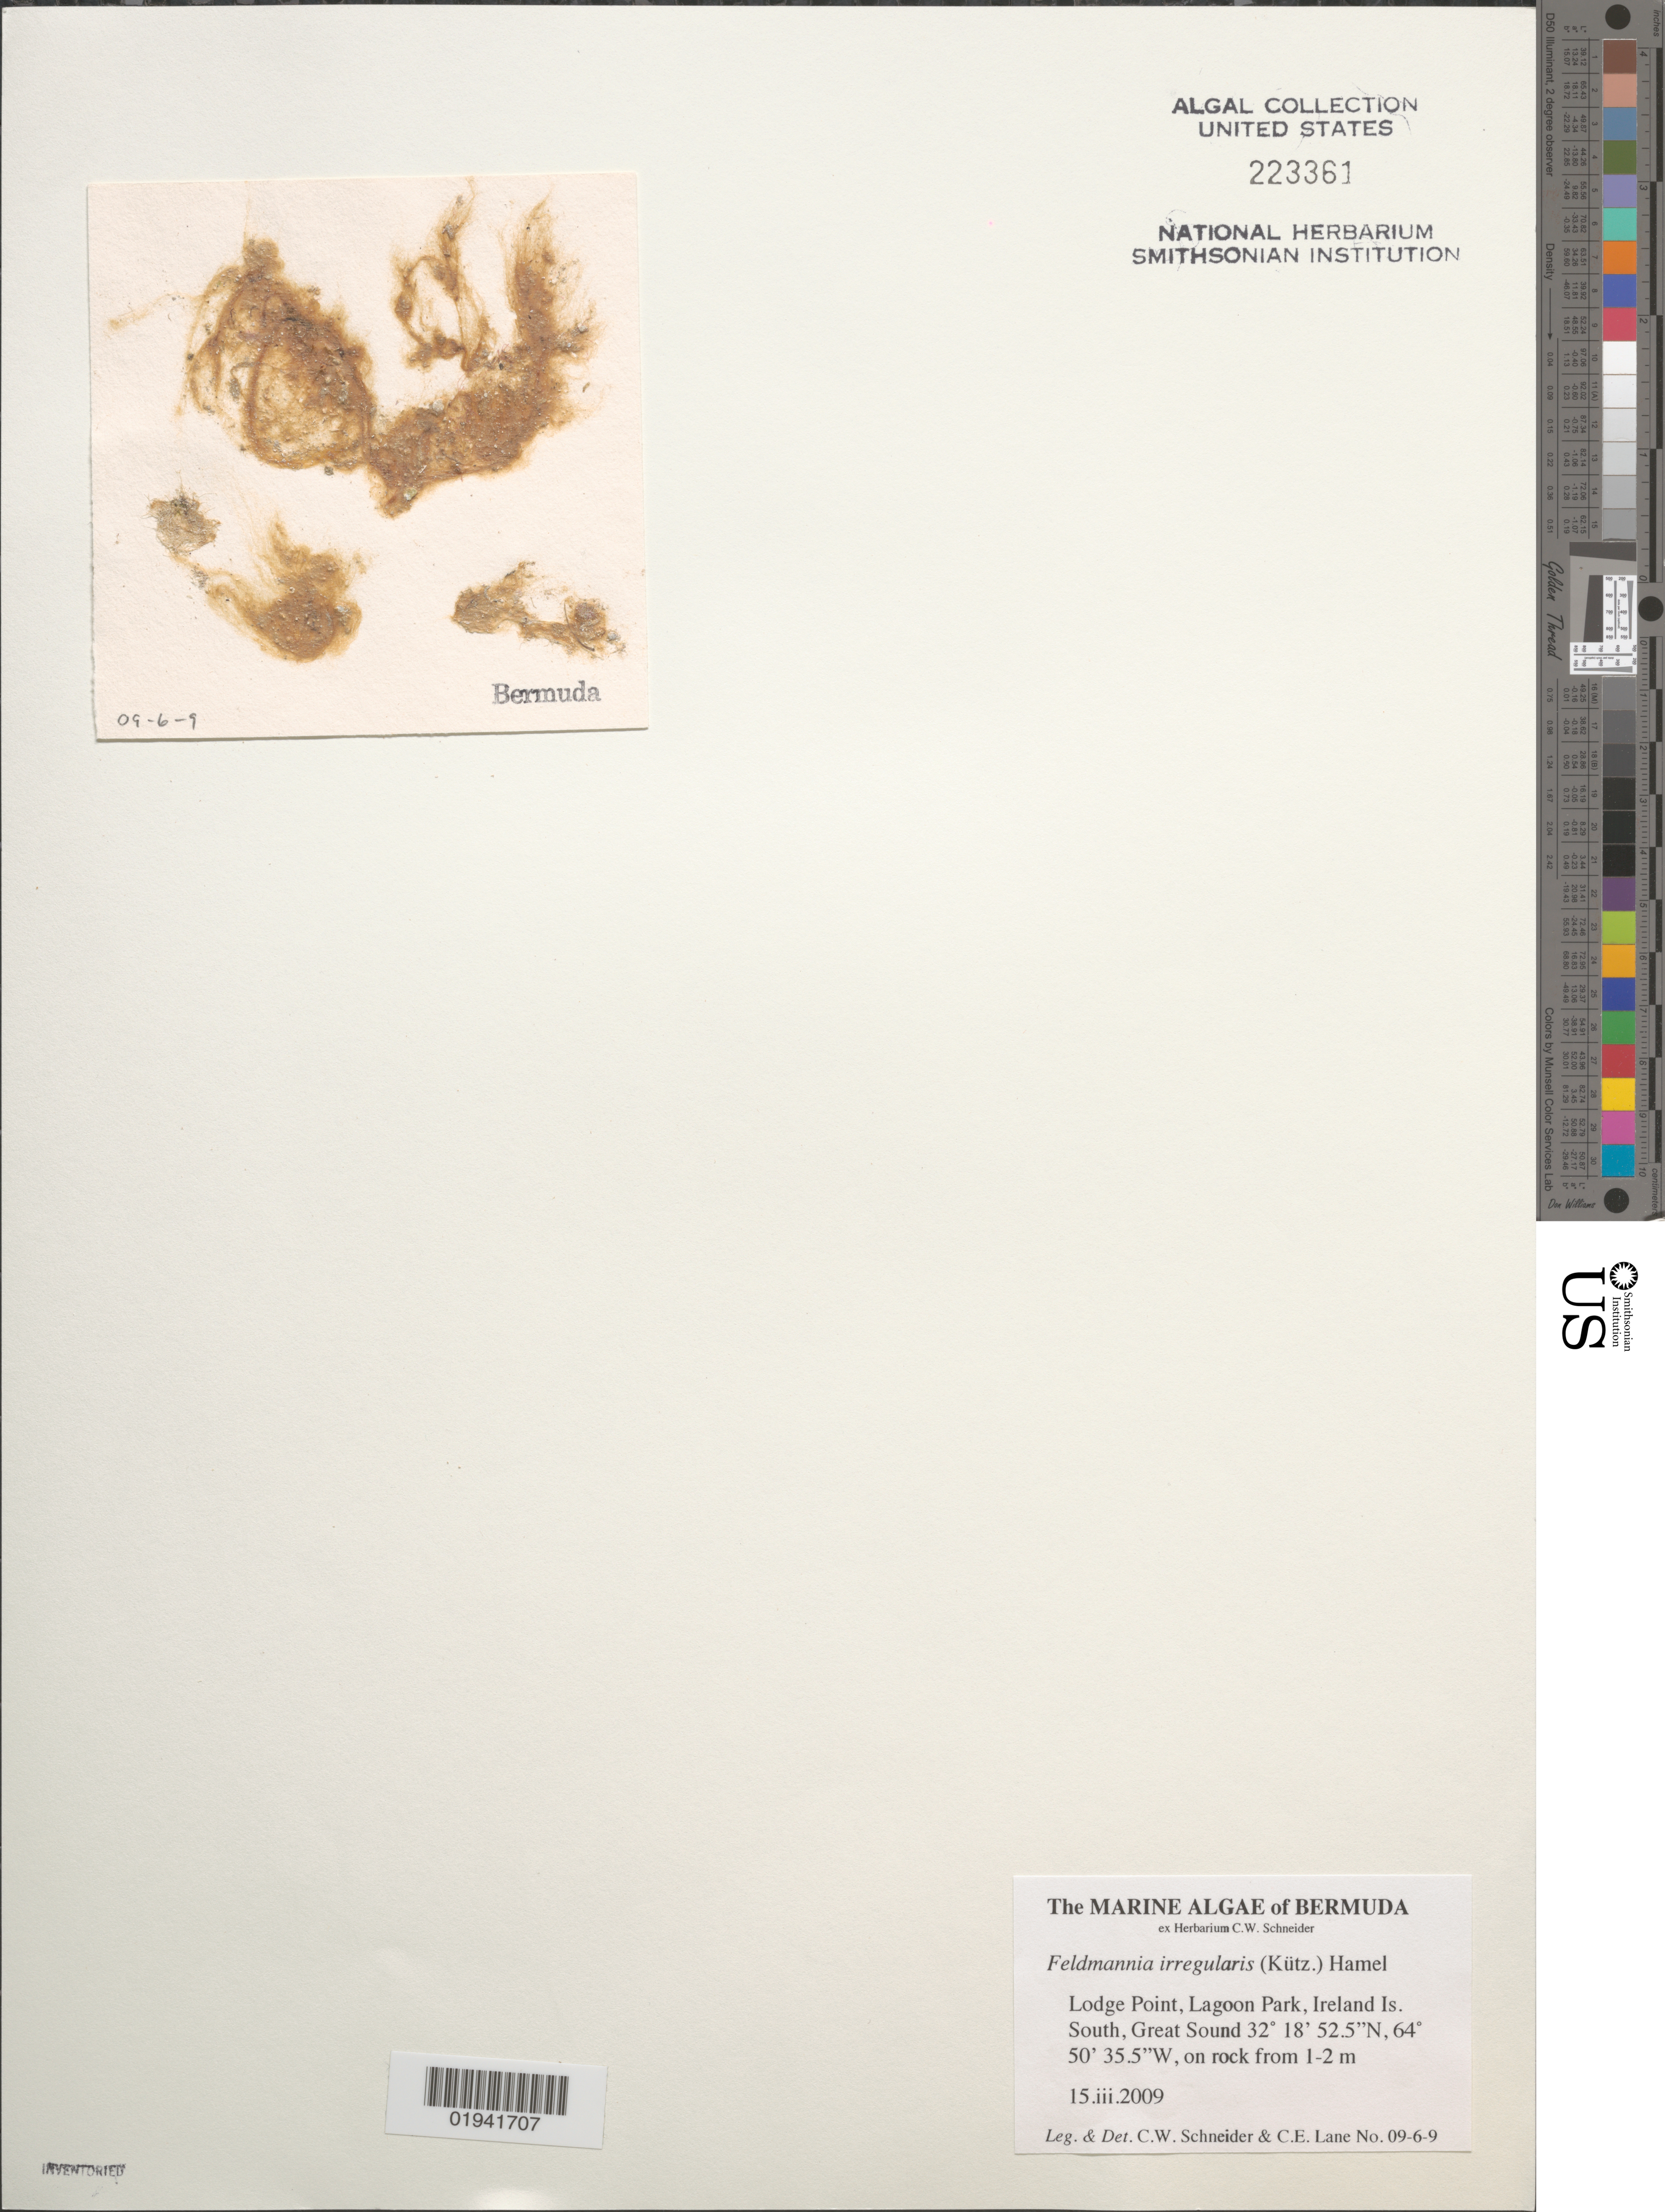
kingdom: Chromista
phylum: Ochrophyta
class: Phaeophyceae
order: Ectocarpales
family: Acinetosporaceae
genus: Feldmannia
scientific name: Feldmannia irregularis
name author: (Kütz.) G. Hamel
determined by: Schneider, C. W.; Lane, C. E.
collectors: C. W. Schneider & C. E. Lane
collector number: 09-6-9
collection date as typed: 15 Mar 2009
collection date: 2009-03-15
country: Bermuda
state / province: Sandys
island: Ireland Island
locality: Lodge Point, Lagoon Park, Ireland Island South, Great Sound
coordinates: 32 18'52.5"N, 64 50'35.5"W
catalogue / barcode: US 223361